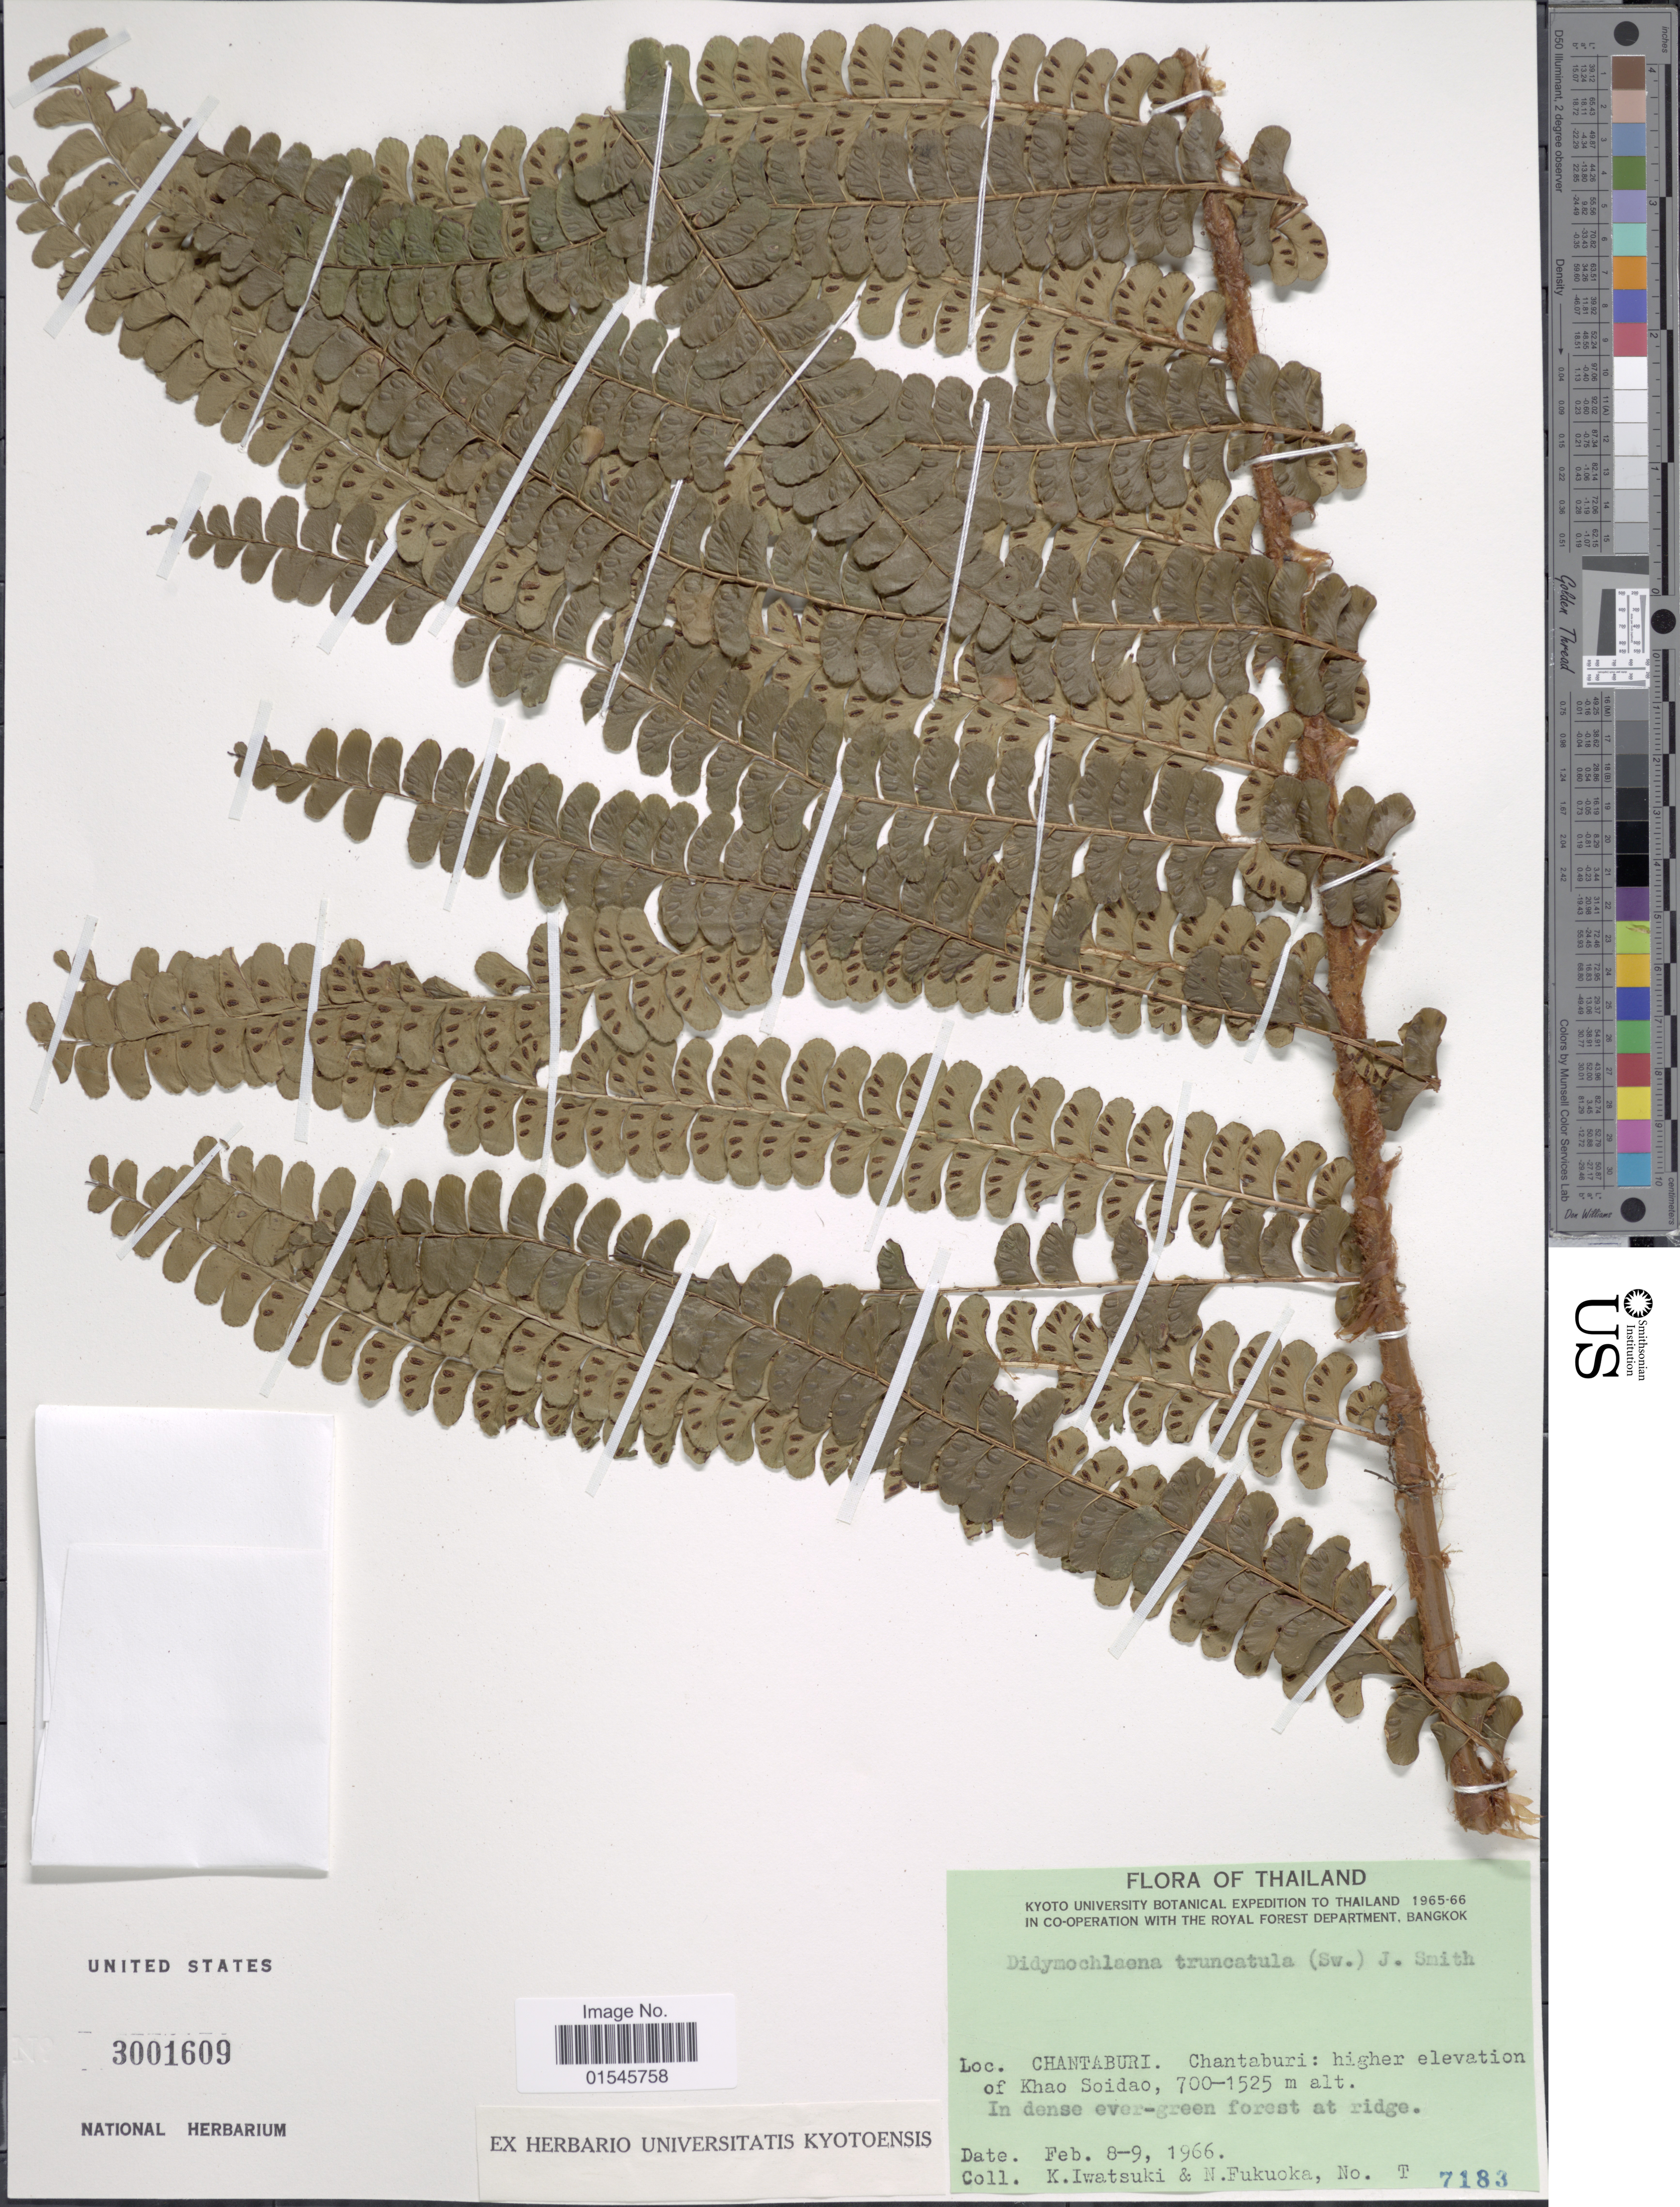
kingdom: Plantae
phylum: Tracheophyta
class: Polypodiopsida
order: Polypodiales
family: Didymochlaenaceae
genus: Didymochlaena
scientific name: Didymochlaena truncatula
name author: (Sw.) J. Sm.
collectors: K. Iwatsuki & N. Fukuoka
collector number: T 7183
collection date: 1966-02-08/1966-02-09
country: Thailand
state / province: Chanthaburi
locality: Chantaburi: higher elevation of Khao Soidao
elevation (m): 700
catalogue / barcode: US 3001609